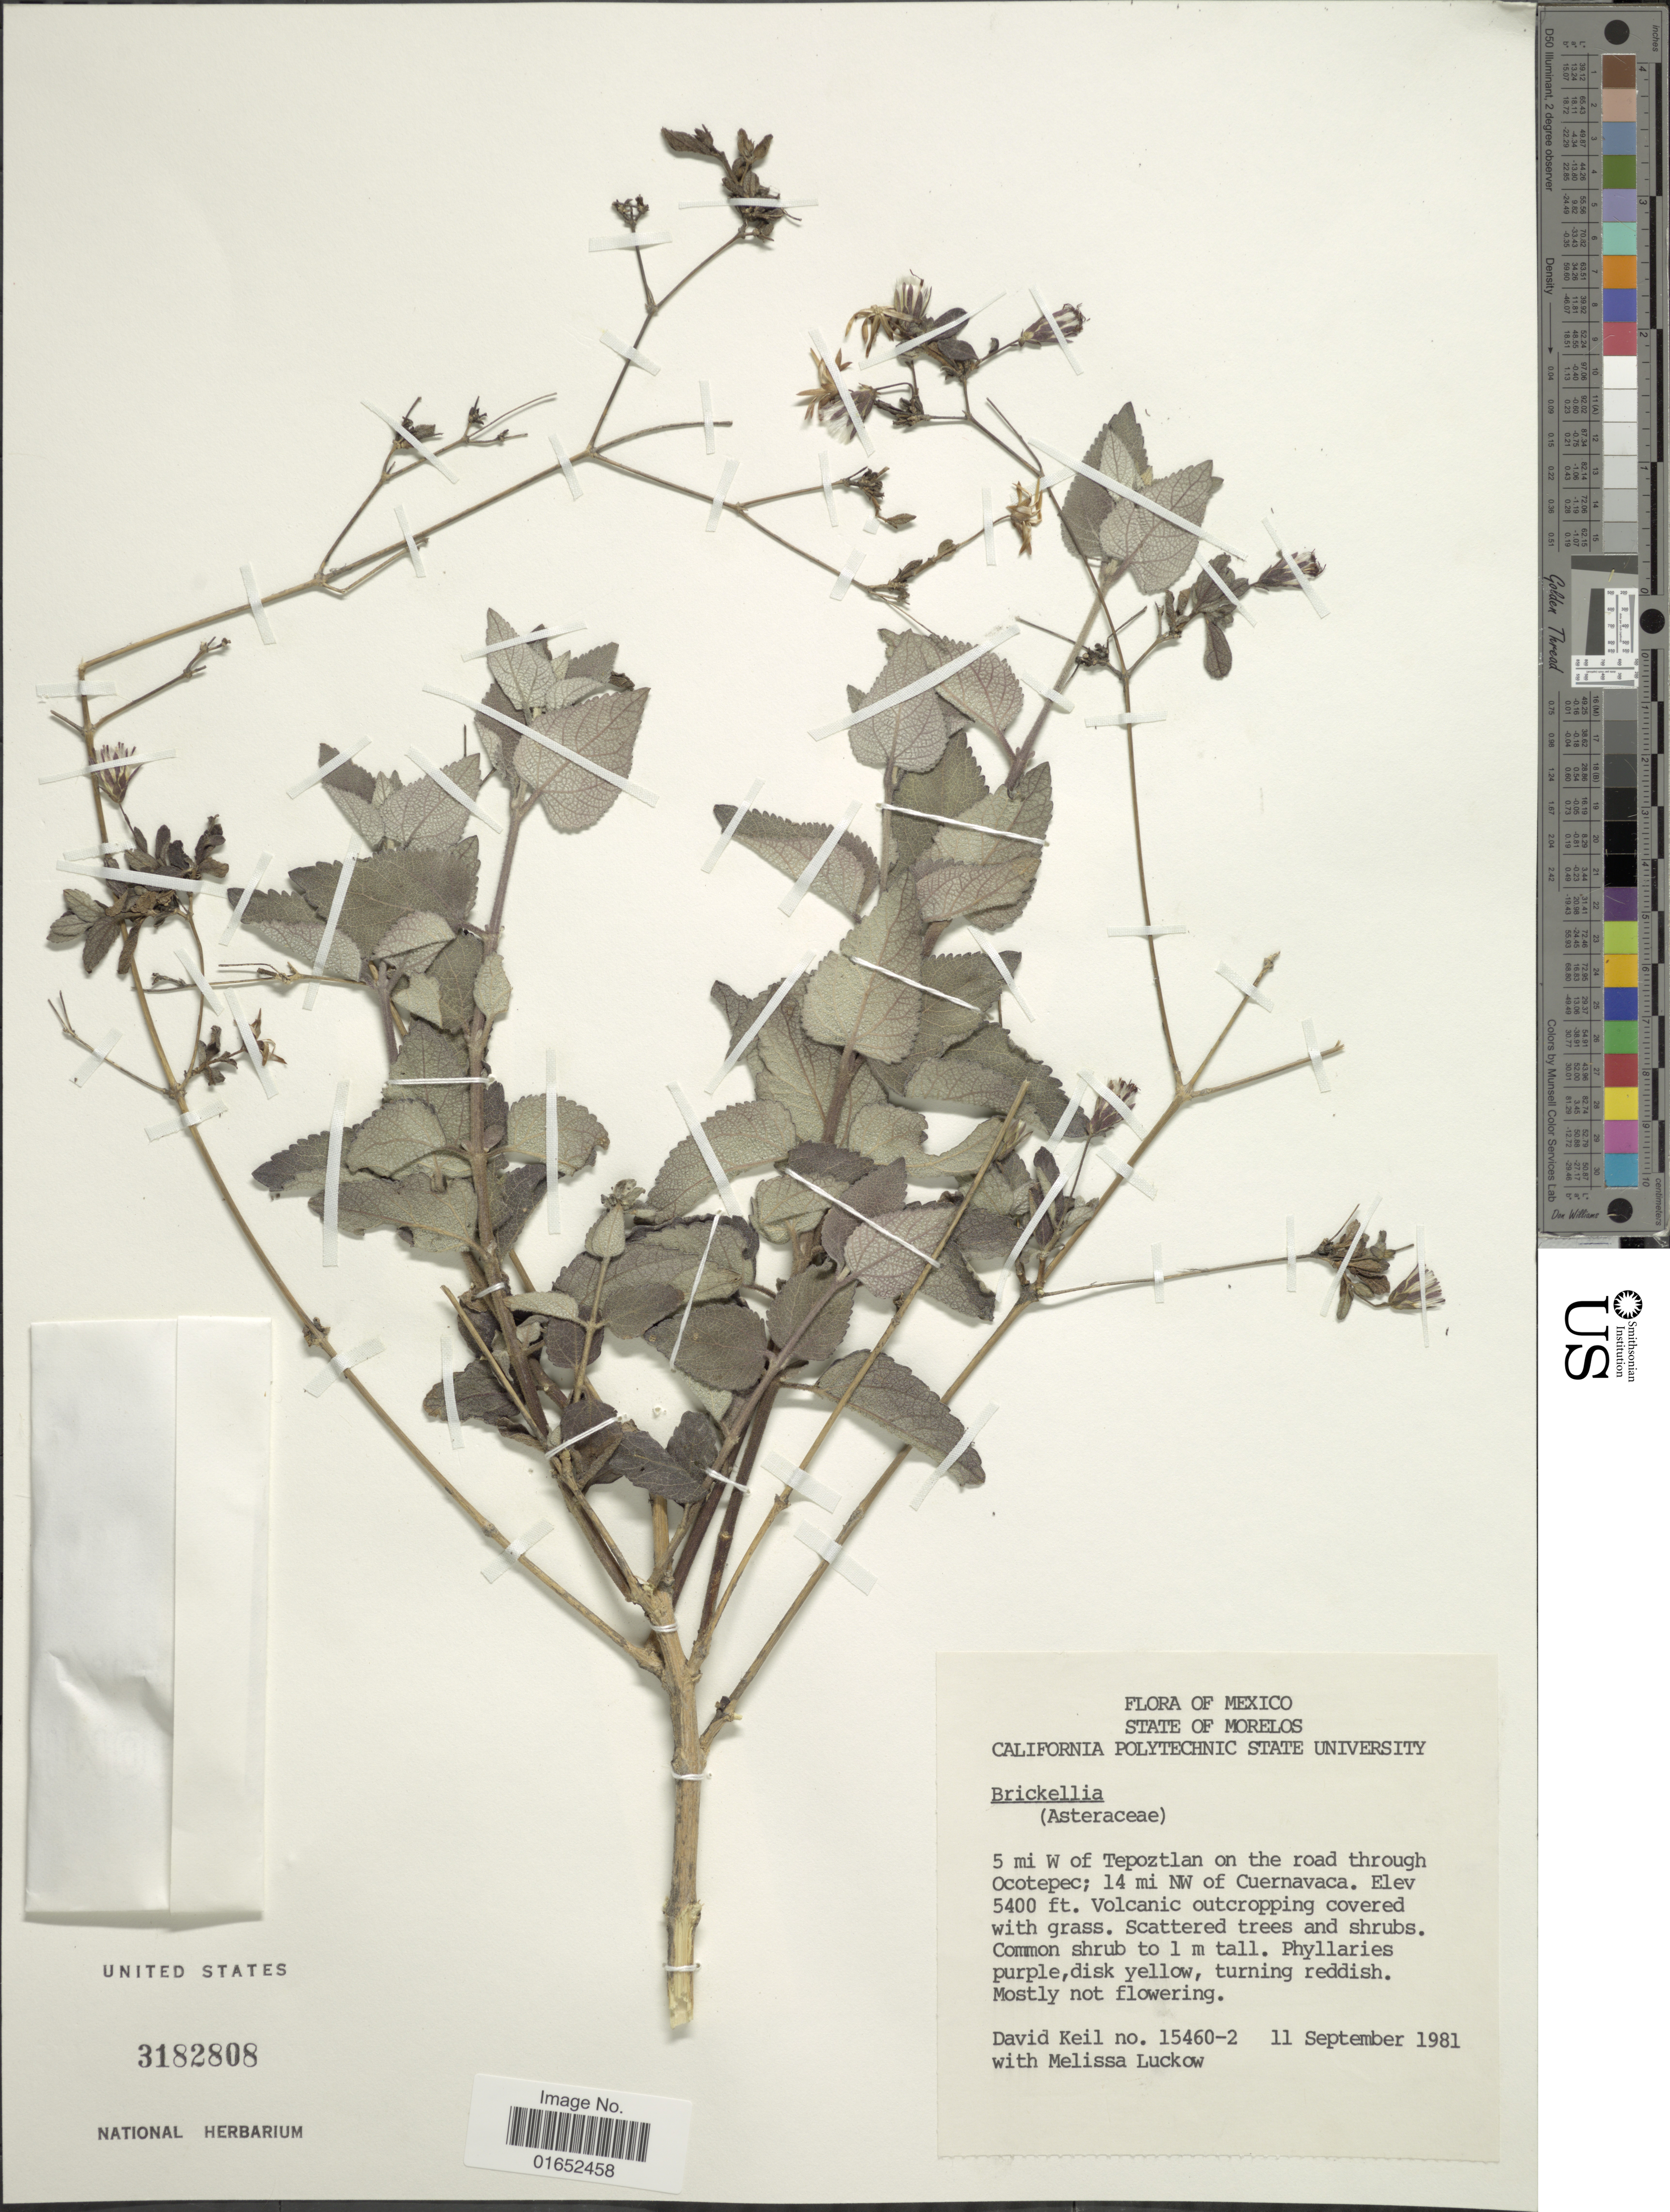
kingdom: Plantae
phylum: Tracheophyta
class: Magnoliopsida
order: Asterales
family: Asteraceae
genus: Brickellia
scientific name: Brickellia sp.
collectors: D. J. Keil & M. A. Luckow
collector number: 15460-2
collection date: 1981-09-11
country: Mexico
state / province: Morelos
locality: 5 mi W of Tepoztlan on the road through Ocotepec; 14 mi NW of Cuernavaca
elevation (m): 1646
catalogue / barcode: US 3182808